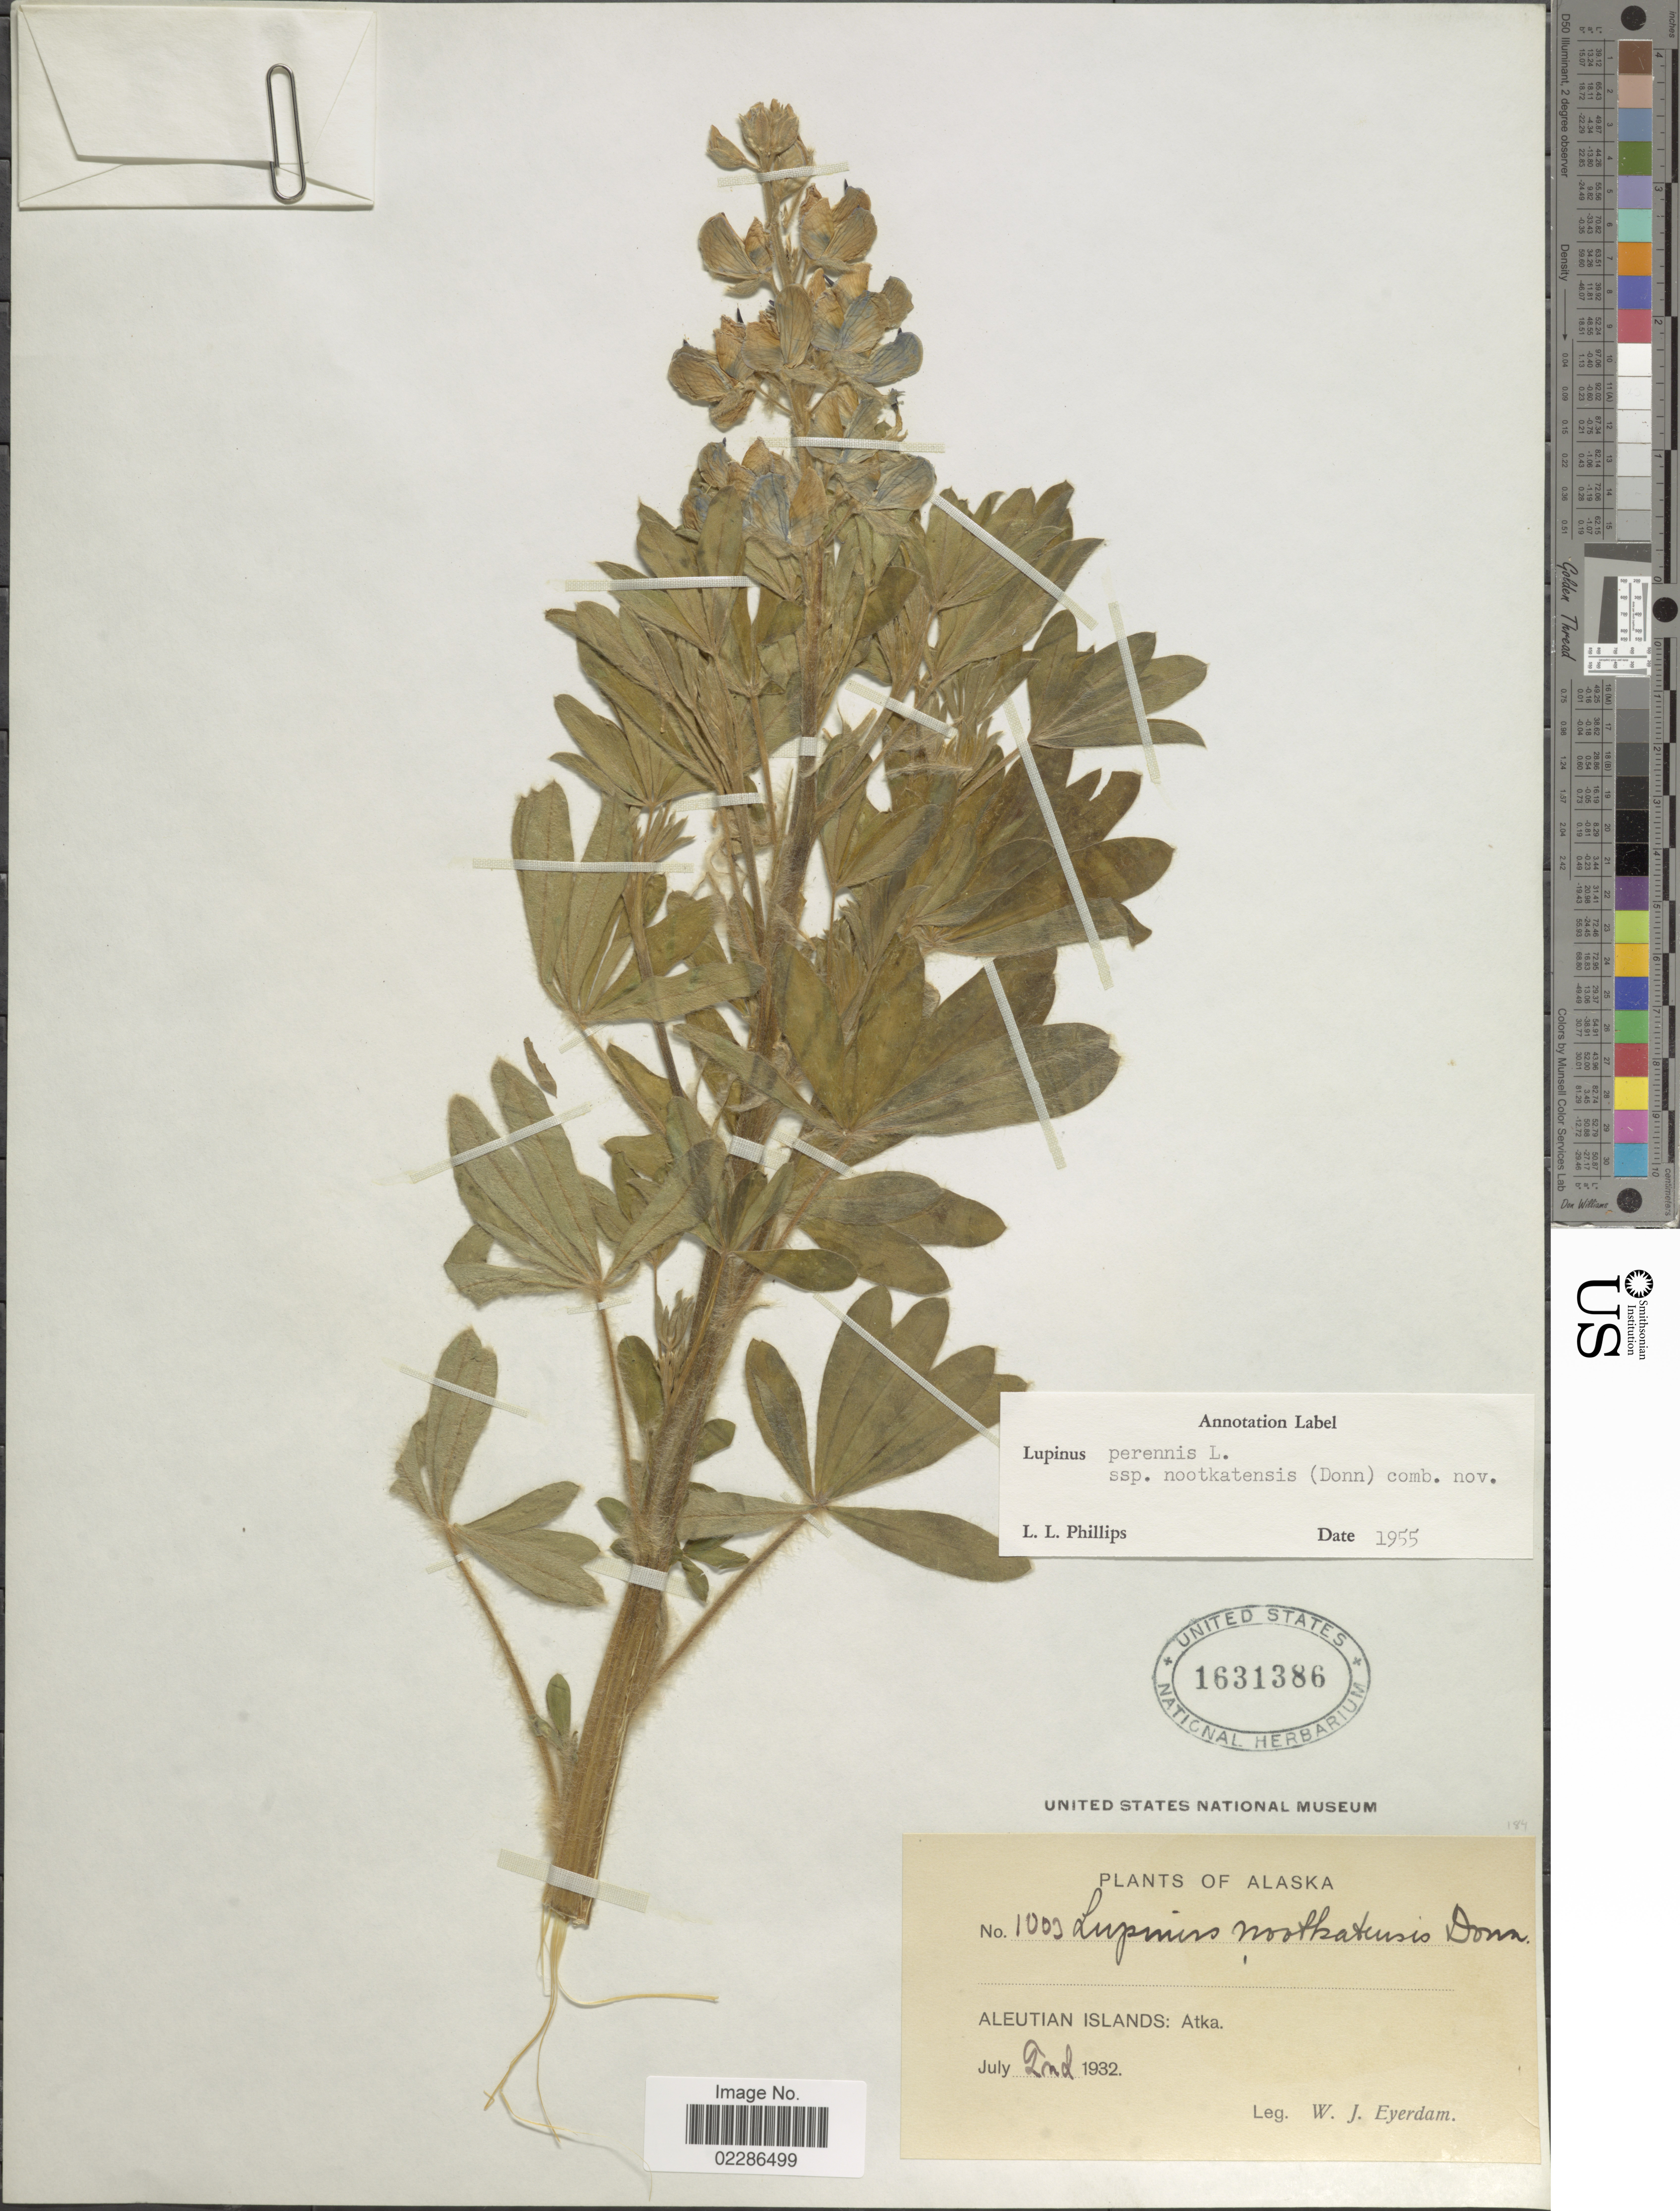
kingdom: Plantae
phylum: Tracheophyta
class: Magnoliopsida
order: Fabales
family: Fabaceae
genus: Lupinus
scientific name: Lupinus nootkatensis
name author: Donn ex Sims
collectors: W. J. Eyerdam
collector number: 1003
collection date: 1932-07-02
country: United States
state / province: Alaska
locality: Aleutian Island: Atka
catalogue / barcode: US 1631386